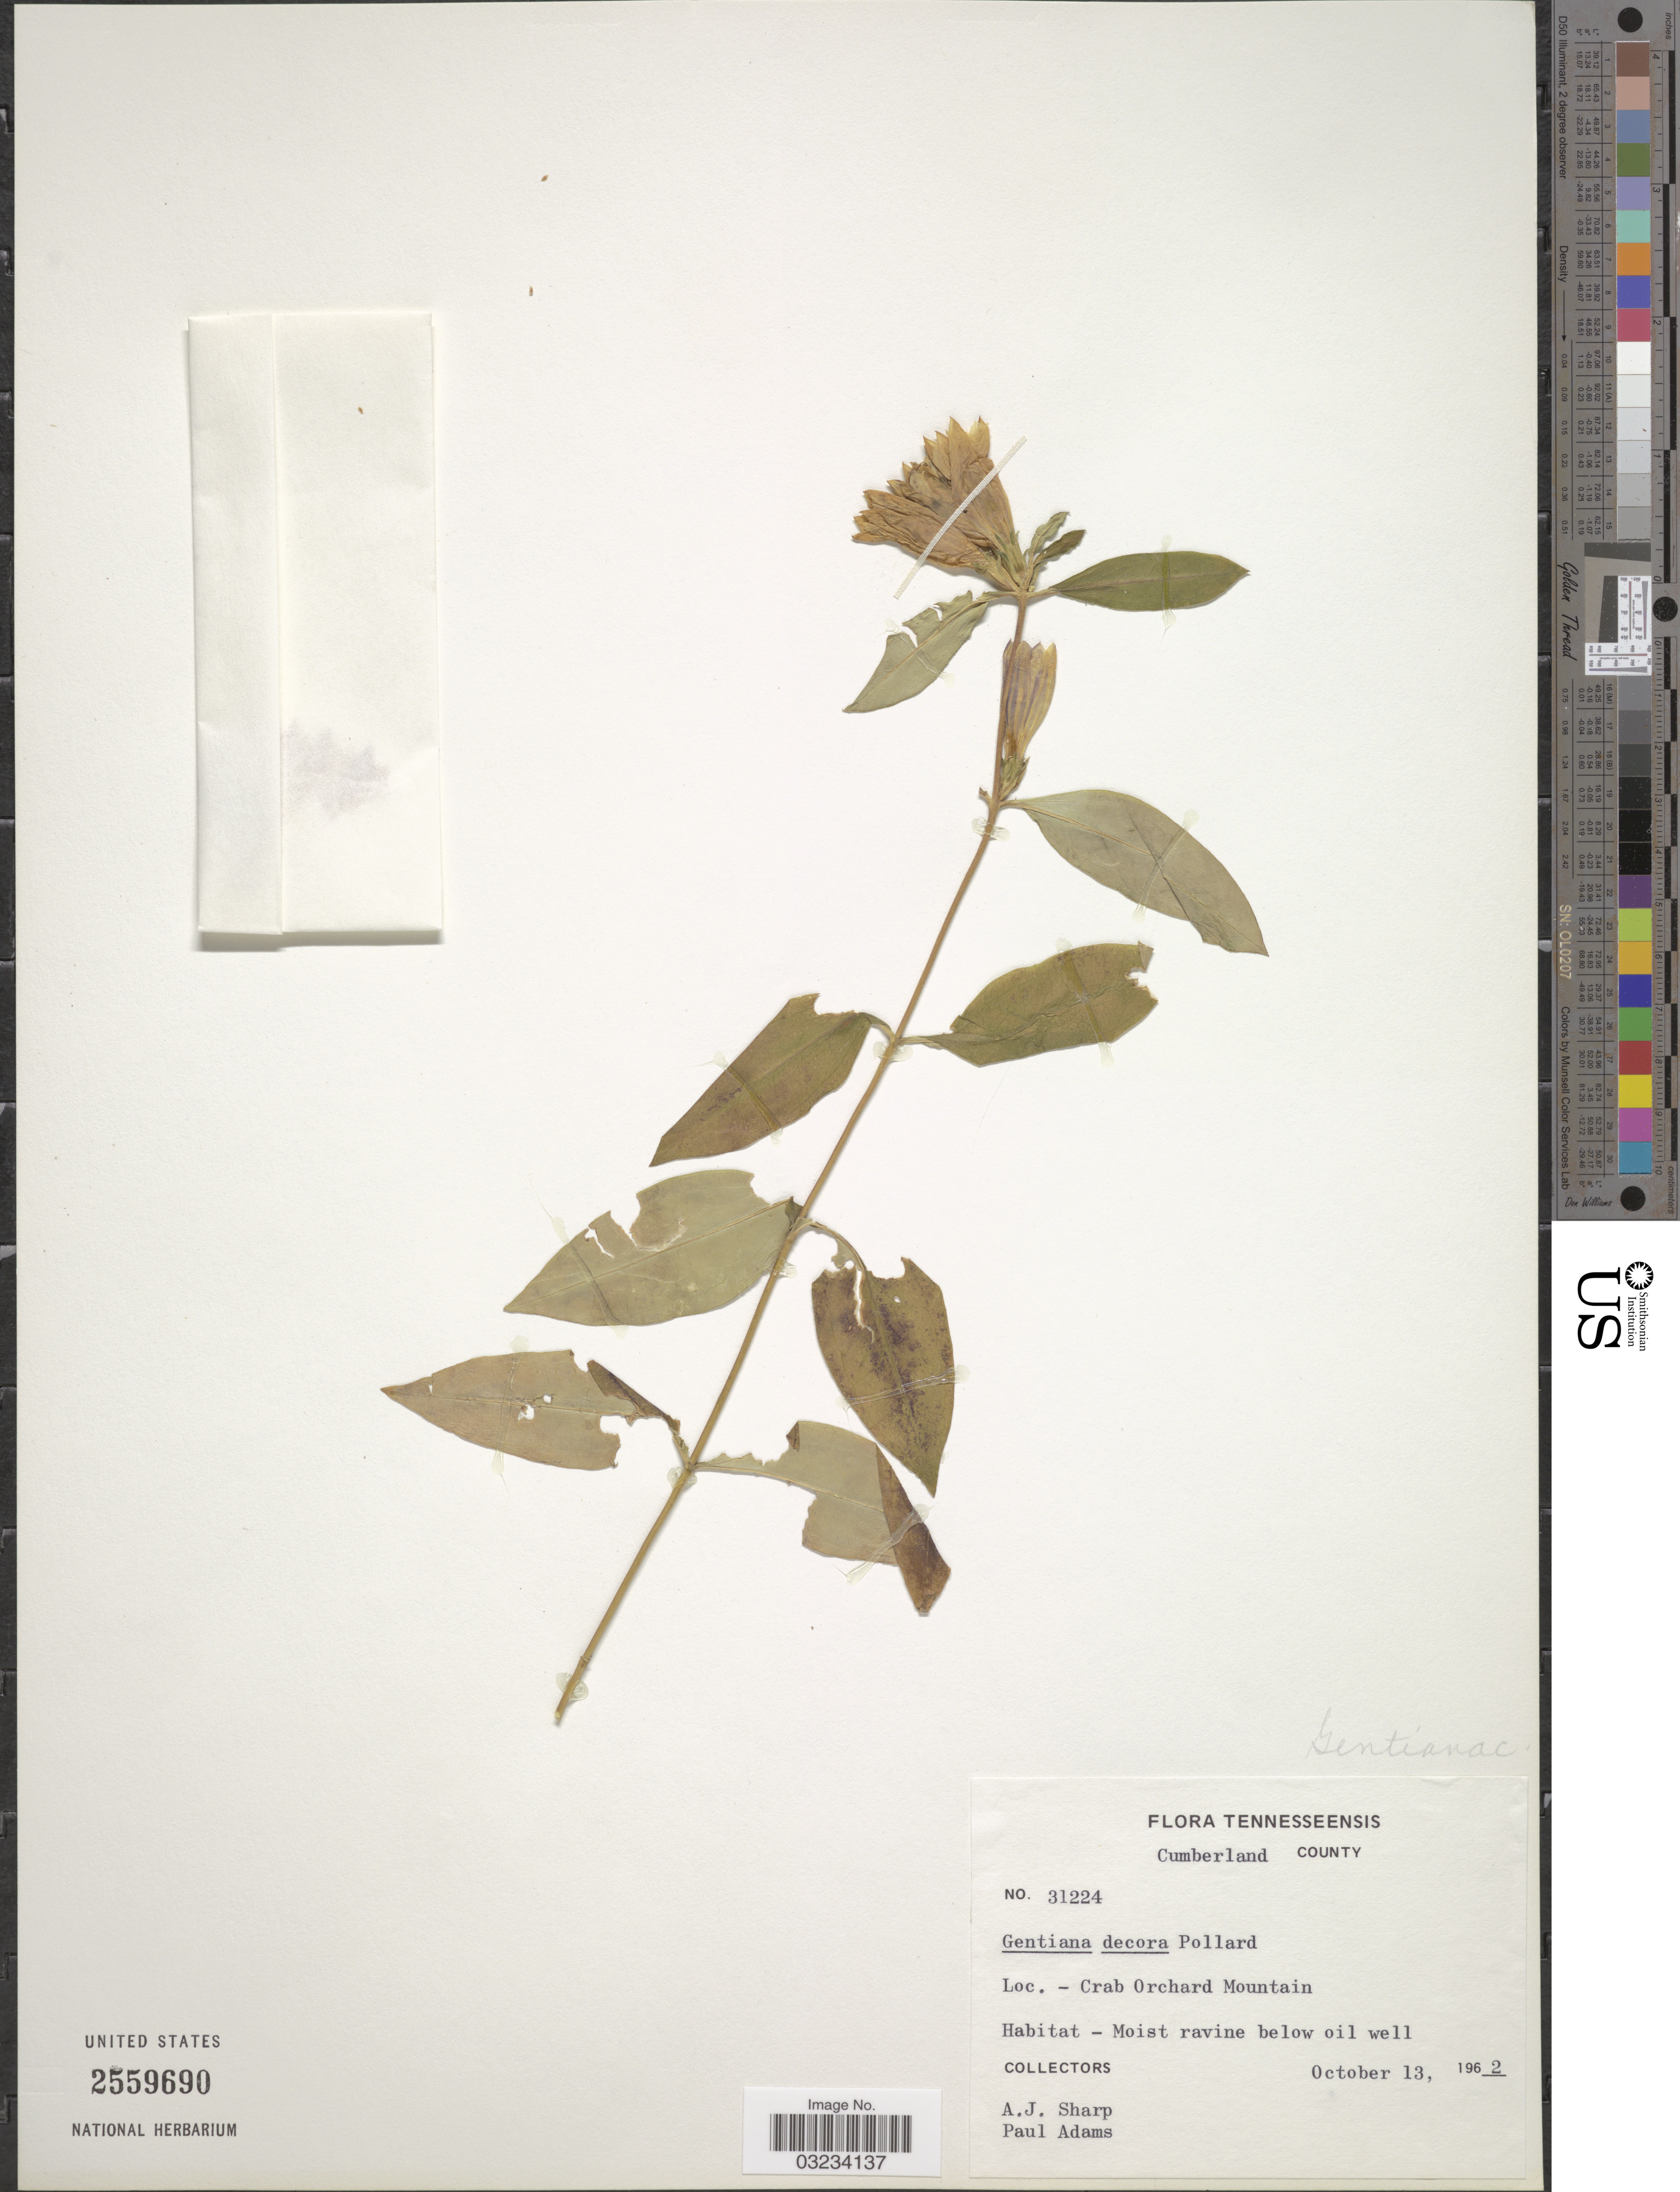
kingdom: Plantae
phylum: Tracheophyta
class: Magnoliopsida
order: Gentianales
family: Gentianaceae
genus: Gentiana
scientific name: Gentiana decora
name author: Pollard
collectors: A. J. Sharp & P. Adams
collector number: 31224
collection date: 1962-10-13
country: United States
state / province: Tennessee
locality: Cumberland County, Crab Orchard Mountain.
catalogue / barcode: US 2559690